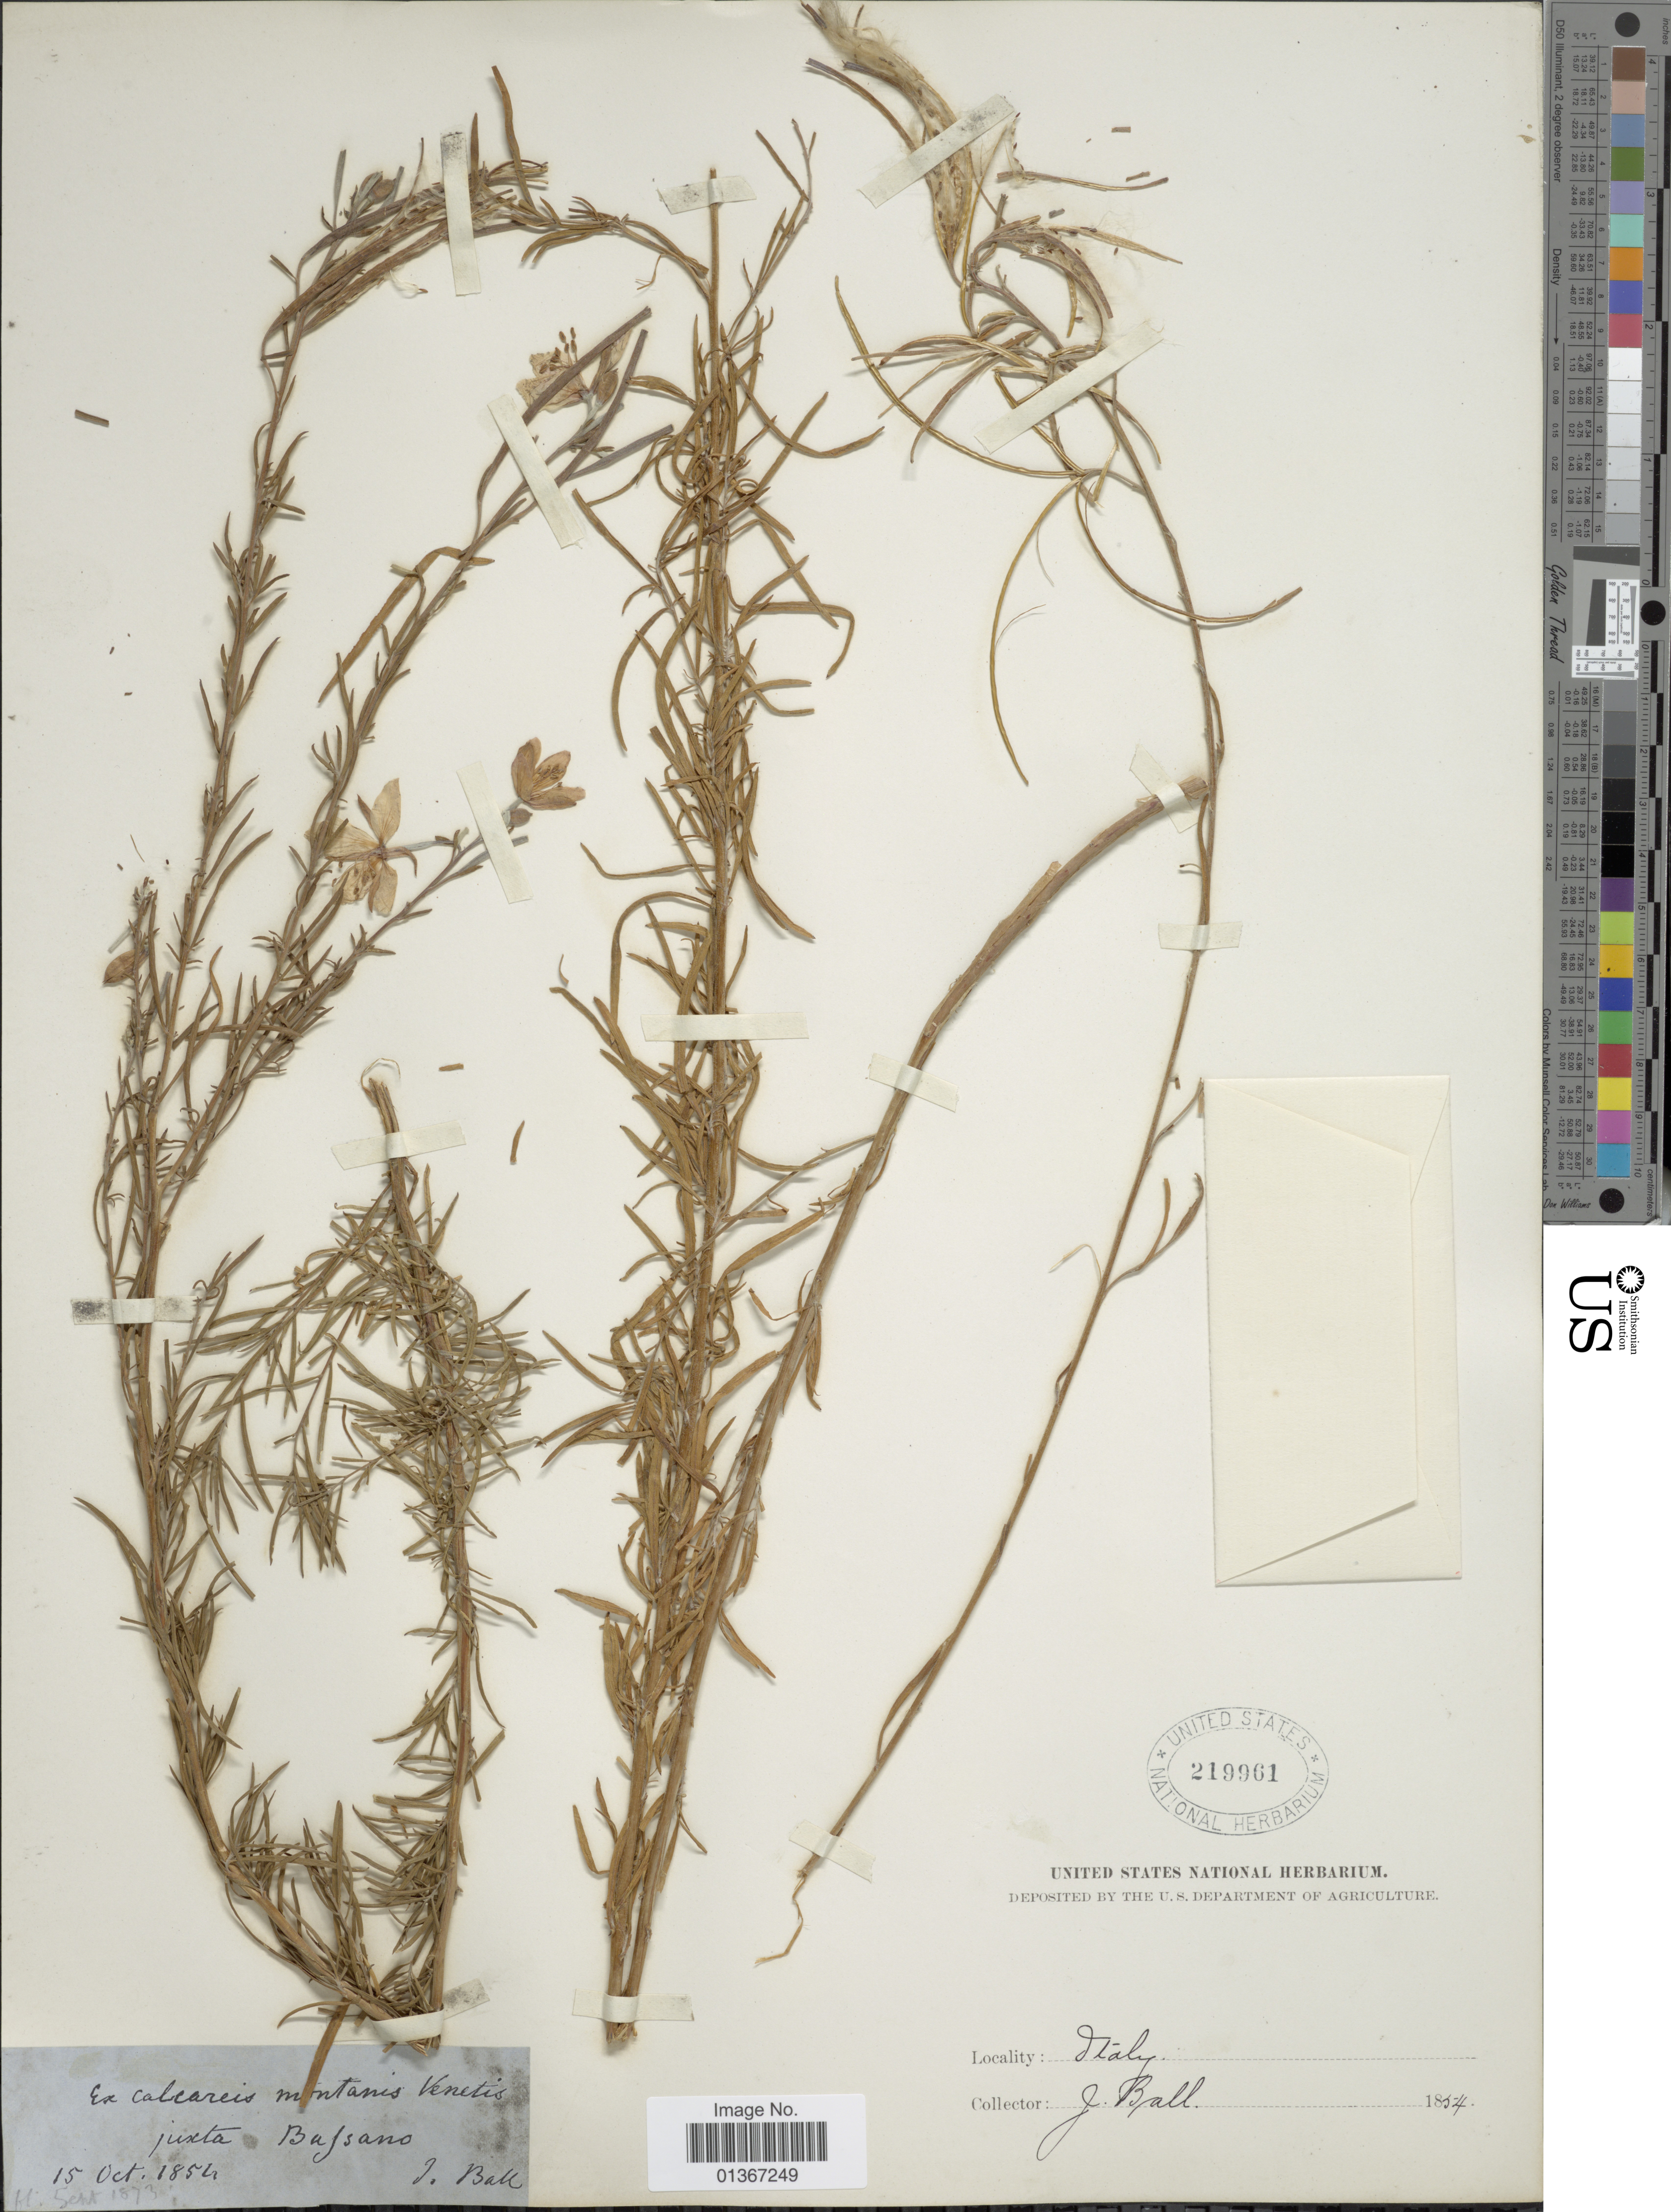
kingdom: Plantae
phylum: Tracheophyta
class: Magnoliopsida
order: Myrtales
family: Onagraceae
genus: Epilobium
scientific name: Epilobium sp.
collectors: J. Ball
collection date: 1854-10-15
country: Italy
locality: Ex calcareis montanis Venetis juxta Bassano.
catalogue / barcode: US 219961